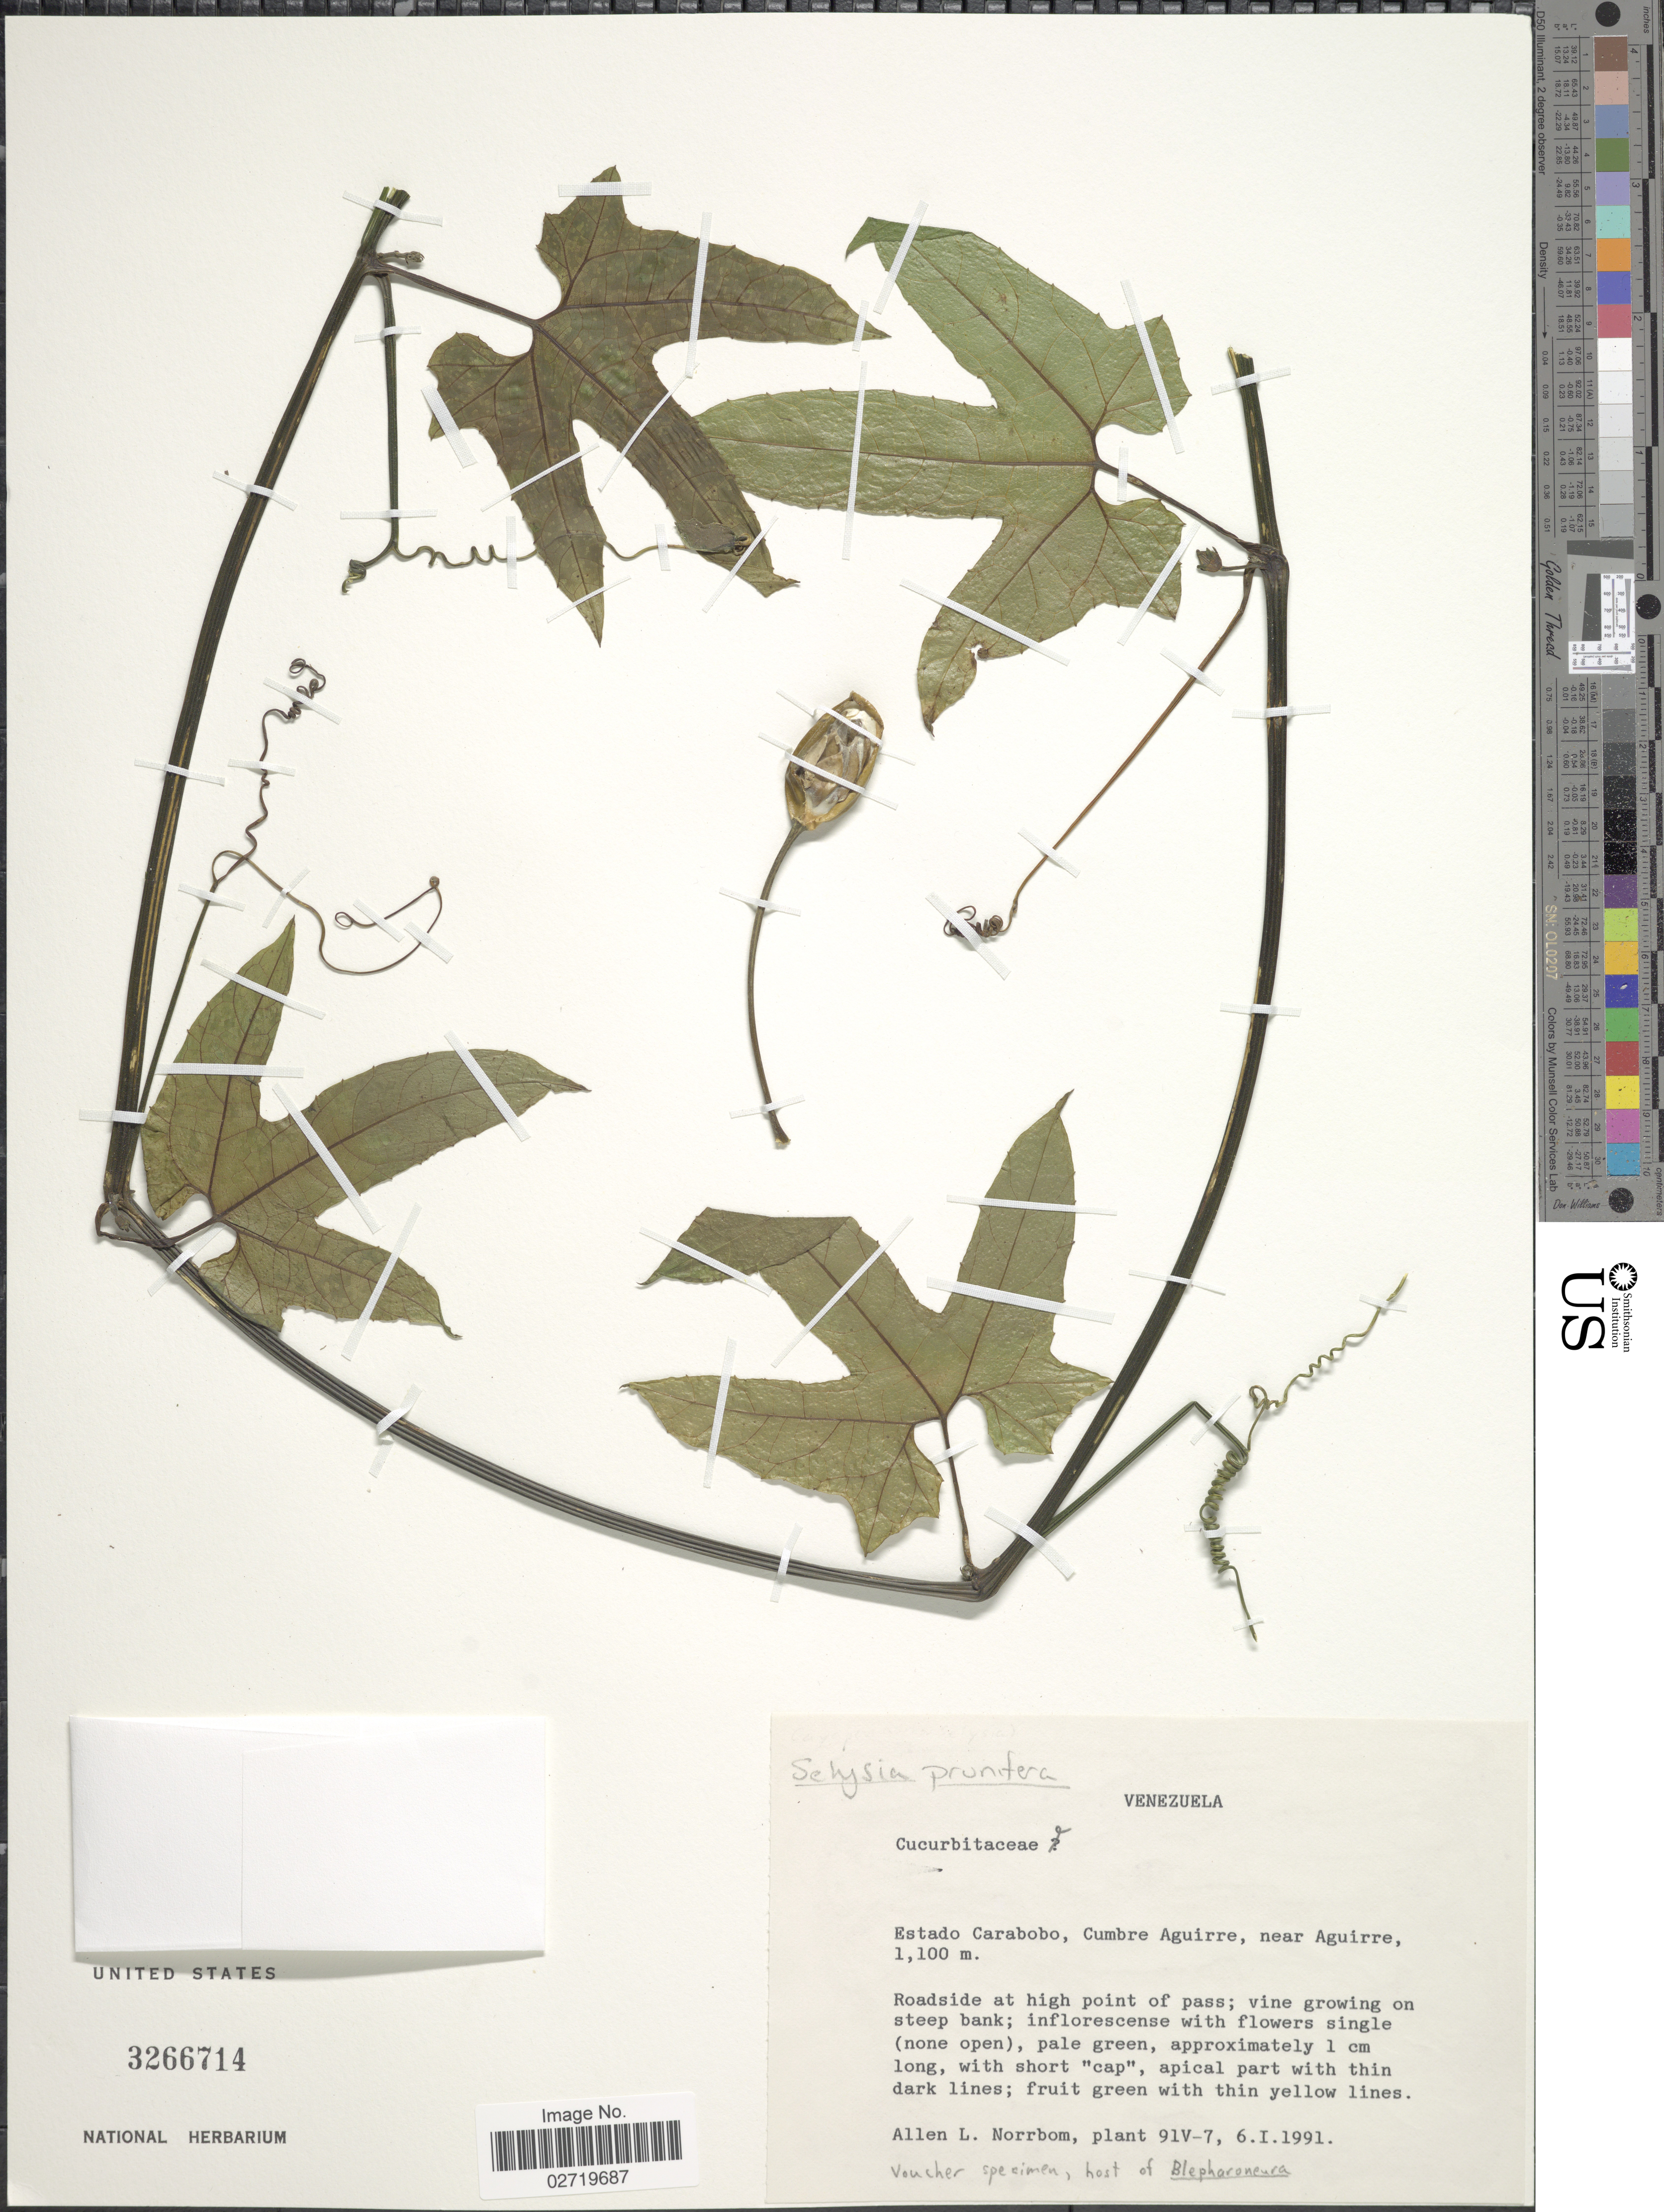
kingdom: Plantae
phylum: Tracheophyta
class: Magnoliopsida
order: Cucurbitales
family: Cucurbitaceae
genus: Selysia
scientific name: Selysia prunifera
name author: (Poepp. & Endl.) Cogn.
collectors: A. L. Norrbom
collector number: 91V-7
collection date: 1991-01-06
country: Venezuela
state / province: Carabobo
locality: Cumbre Aguirre, near Aguirre; Roadside at high point of pass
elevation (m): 1100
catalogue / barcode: US 3266714